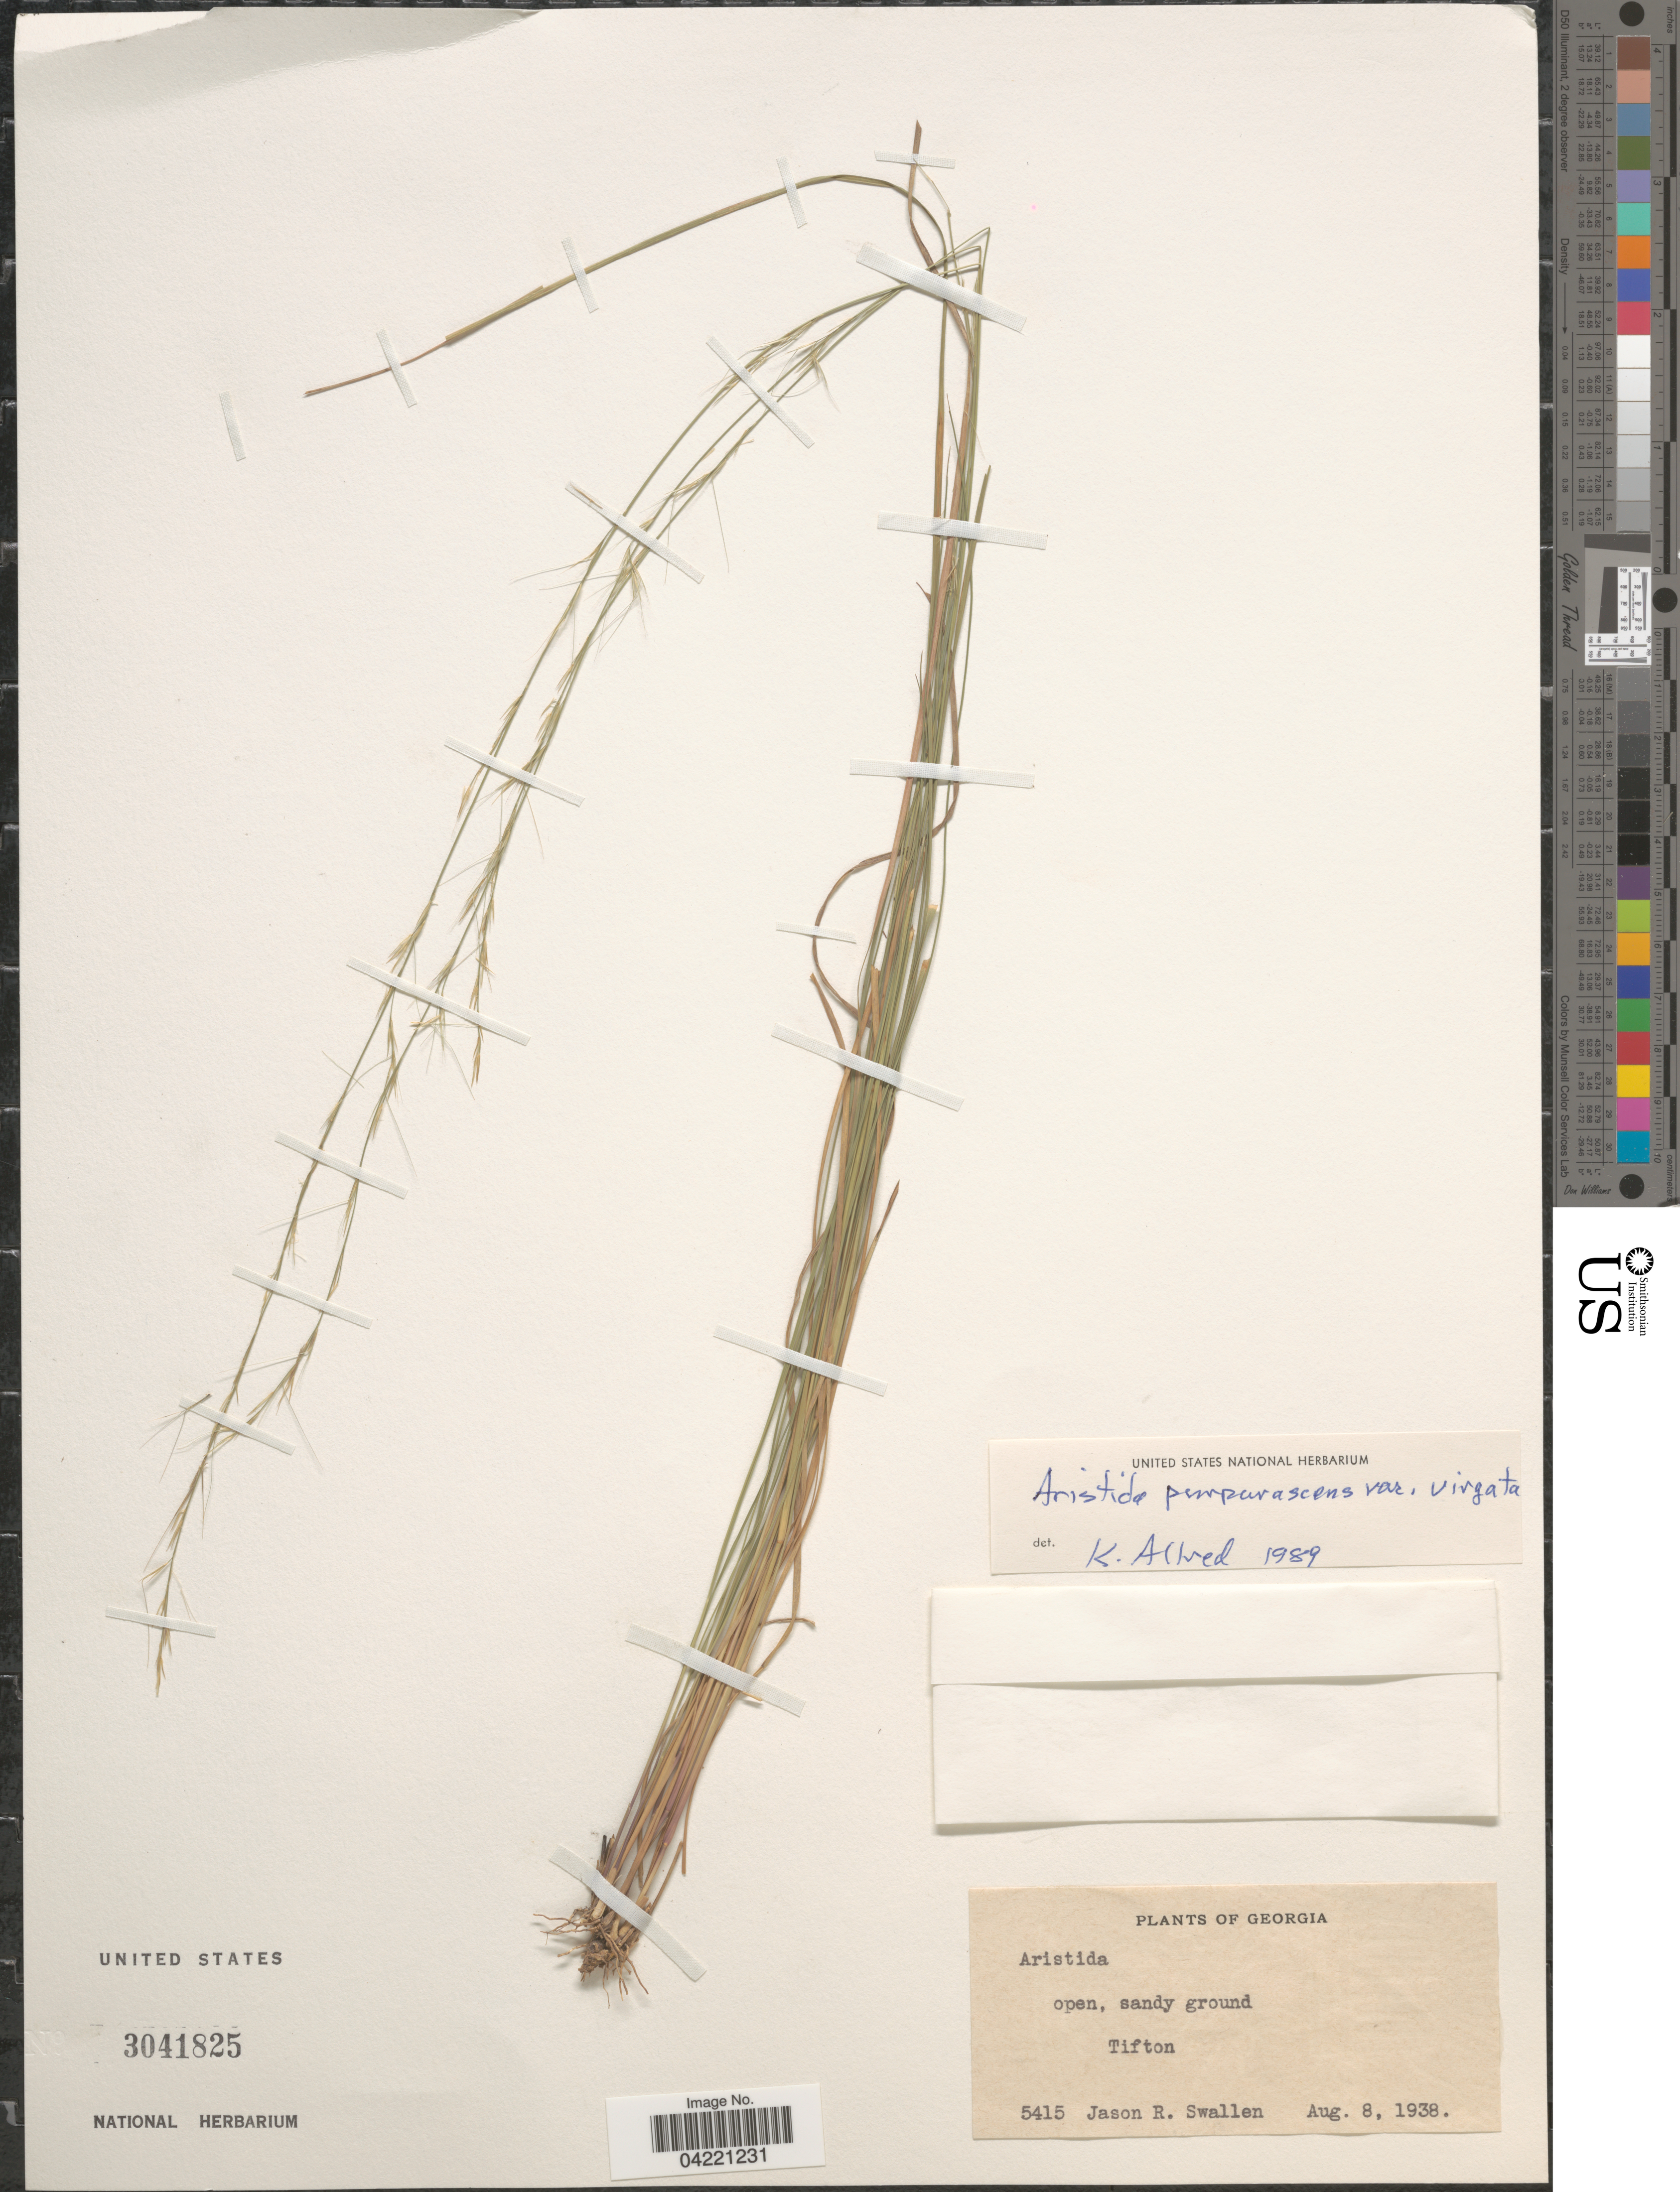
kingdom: Plantae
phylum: Tracheophyta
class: Liliopsida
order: Poales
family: Poaceae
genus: Aristida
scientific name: Aristida purpurascens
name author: Poir.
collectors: J. R. Swallen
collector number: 3415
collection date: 1938-08-08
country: United States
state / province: Georgia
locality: Tifton.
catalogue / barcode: US 3041825